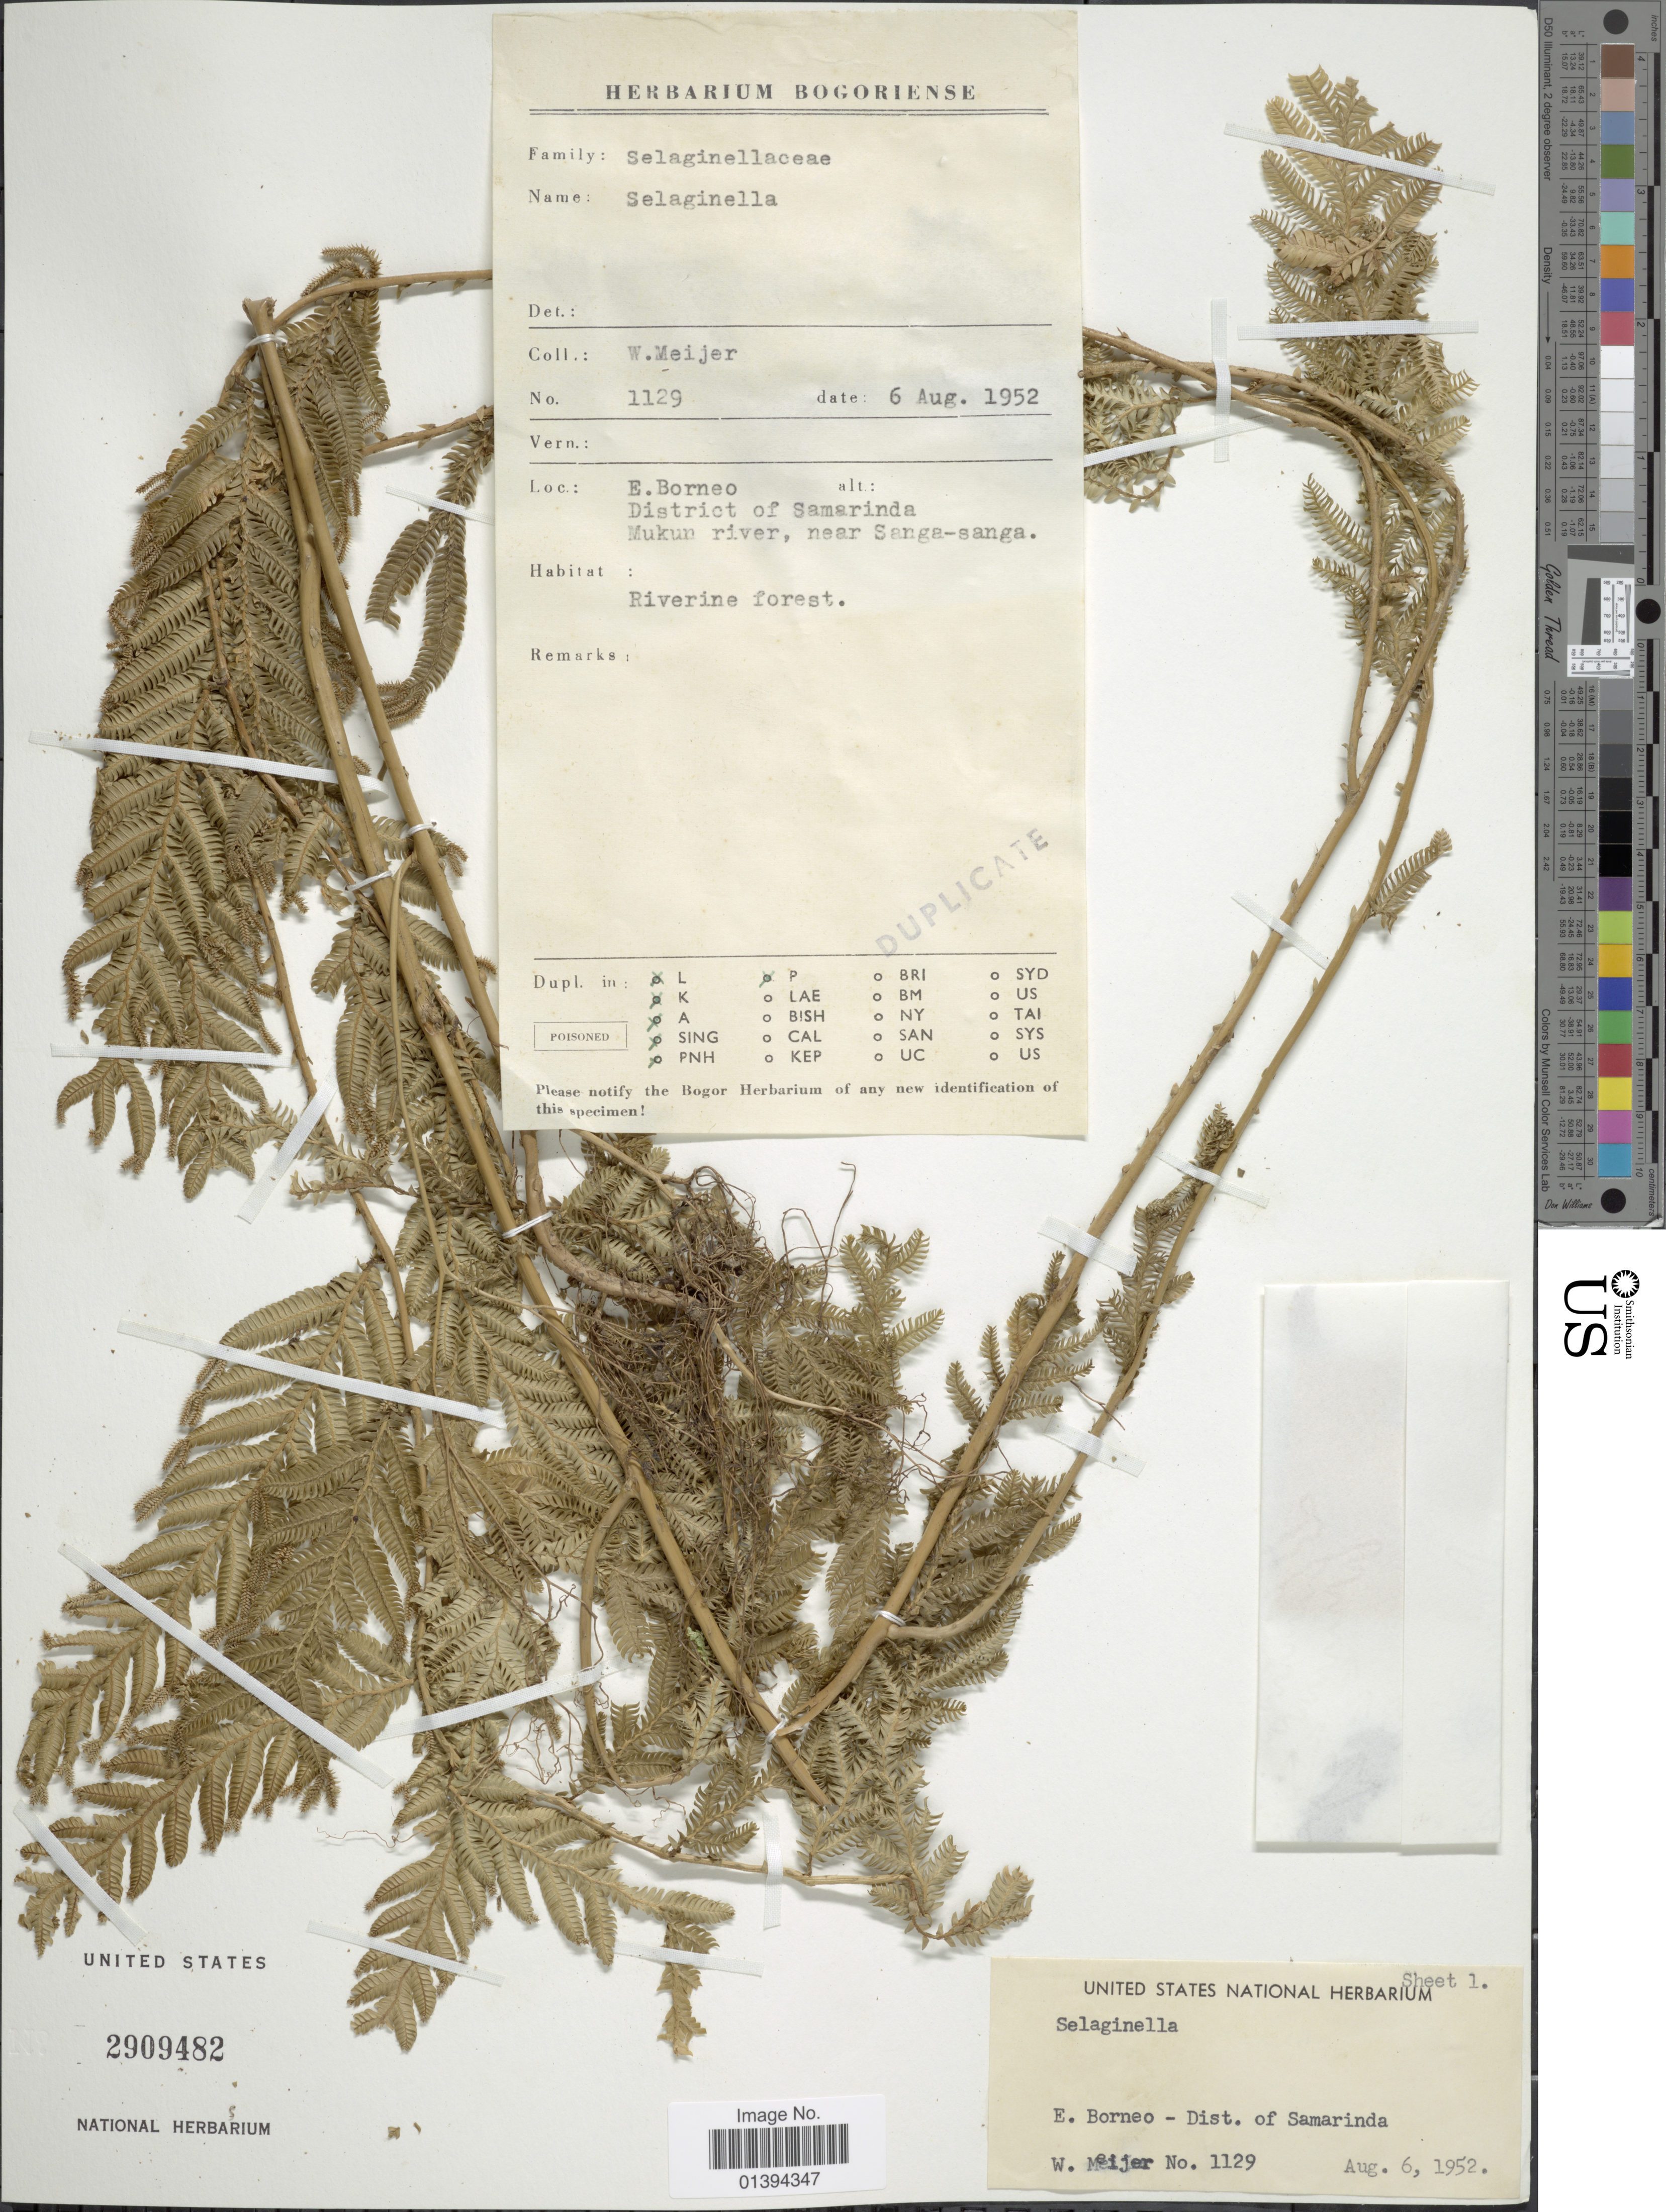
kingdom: Plantae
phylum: Tracheophyta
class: Lycopodiopsida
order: Selaginellales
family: Selaginellaceae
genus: Selaginella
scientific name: Selaginella sp.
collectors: W. Meijer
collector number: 1129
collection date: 1952-08-06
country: Indonesia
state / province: Kalimantan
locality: E. Borneo, District of Samarinda, Mukun river, near Sanga-sanga, riverine forest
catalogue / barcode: US 2909482